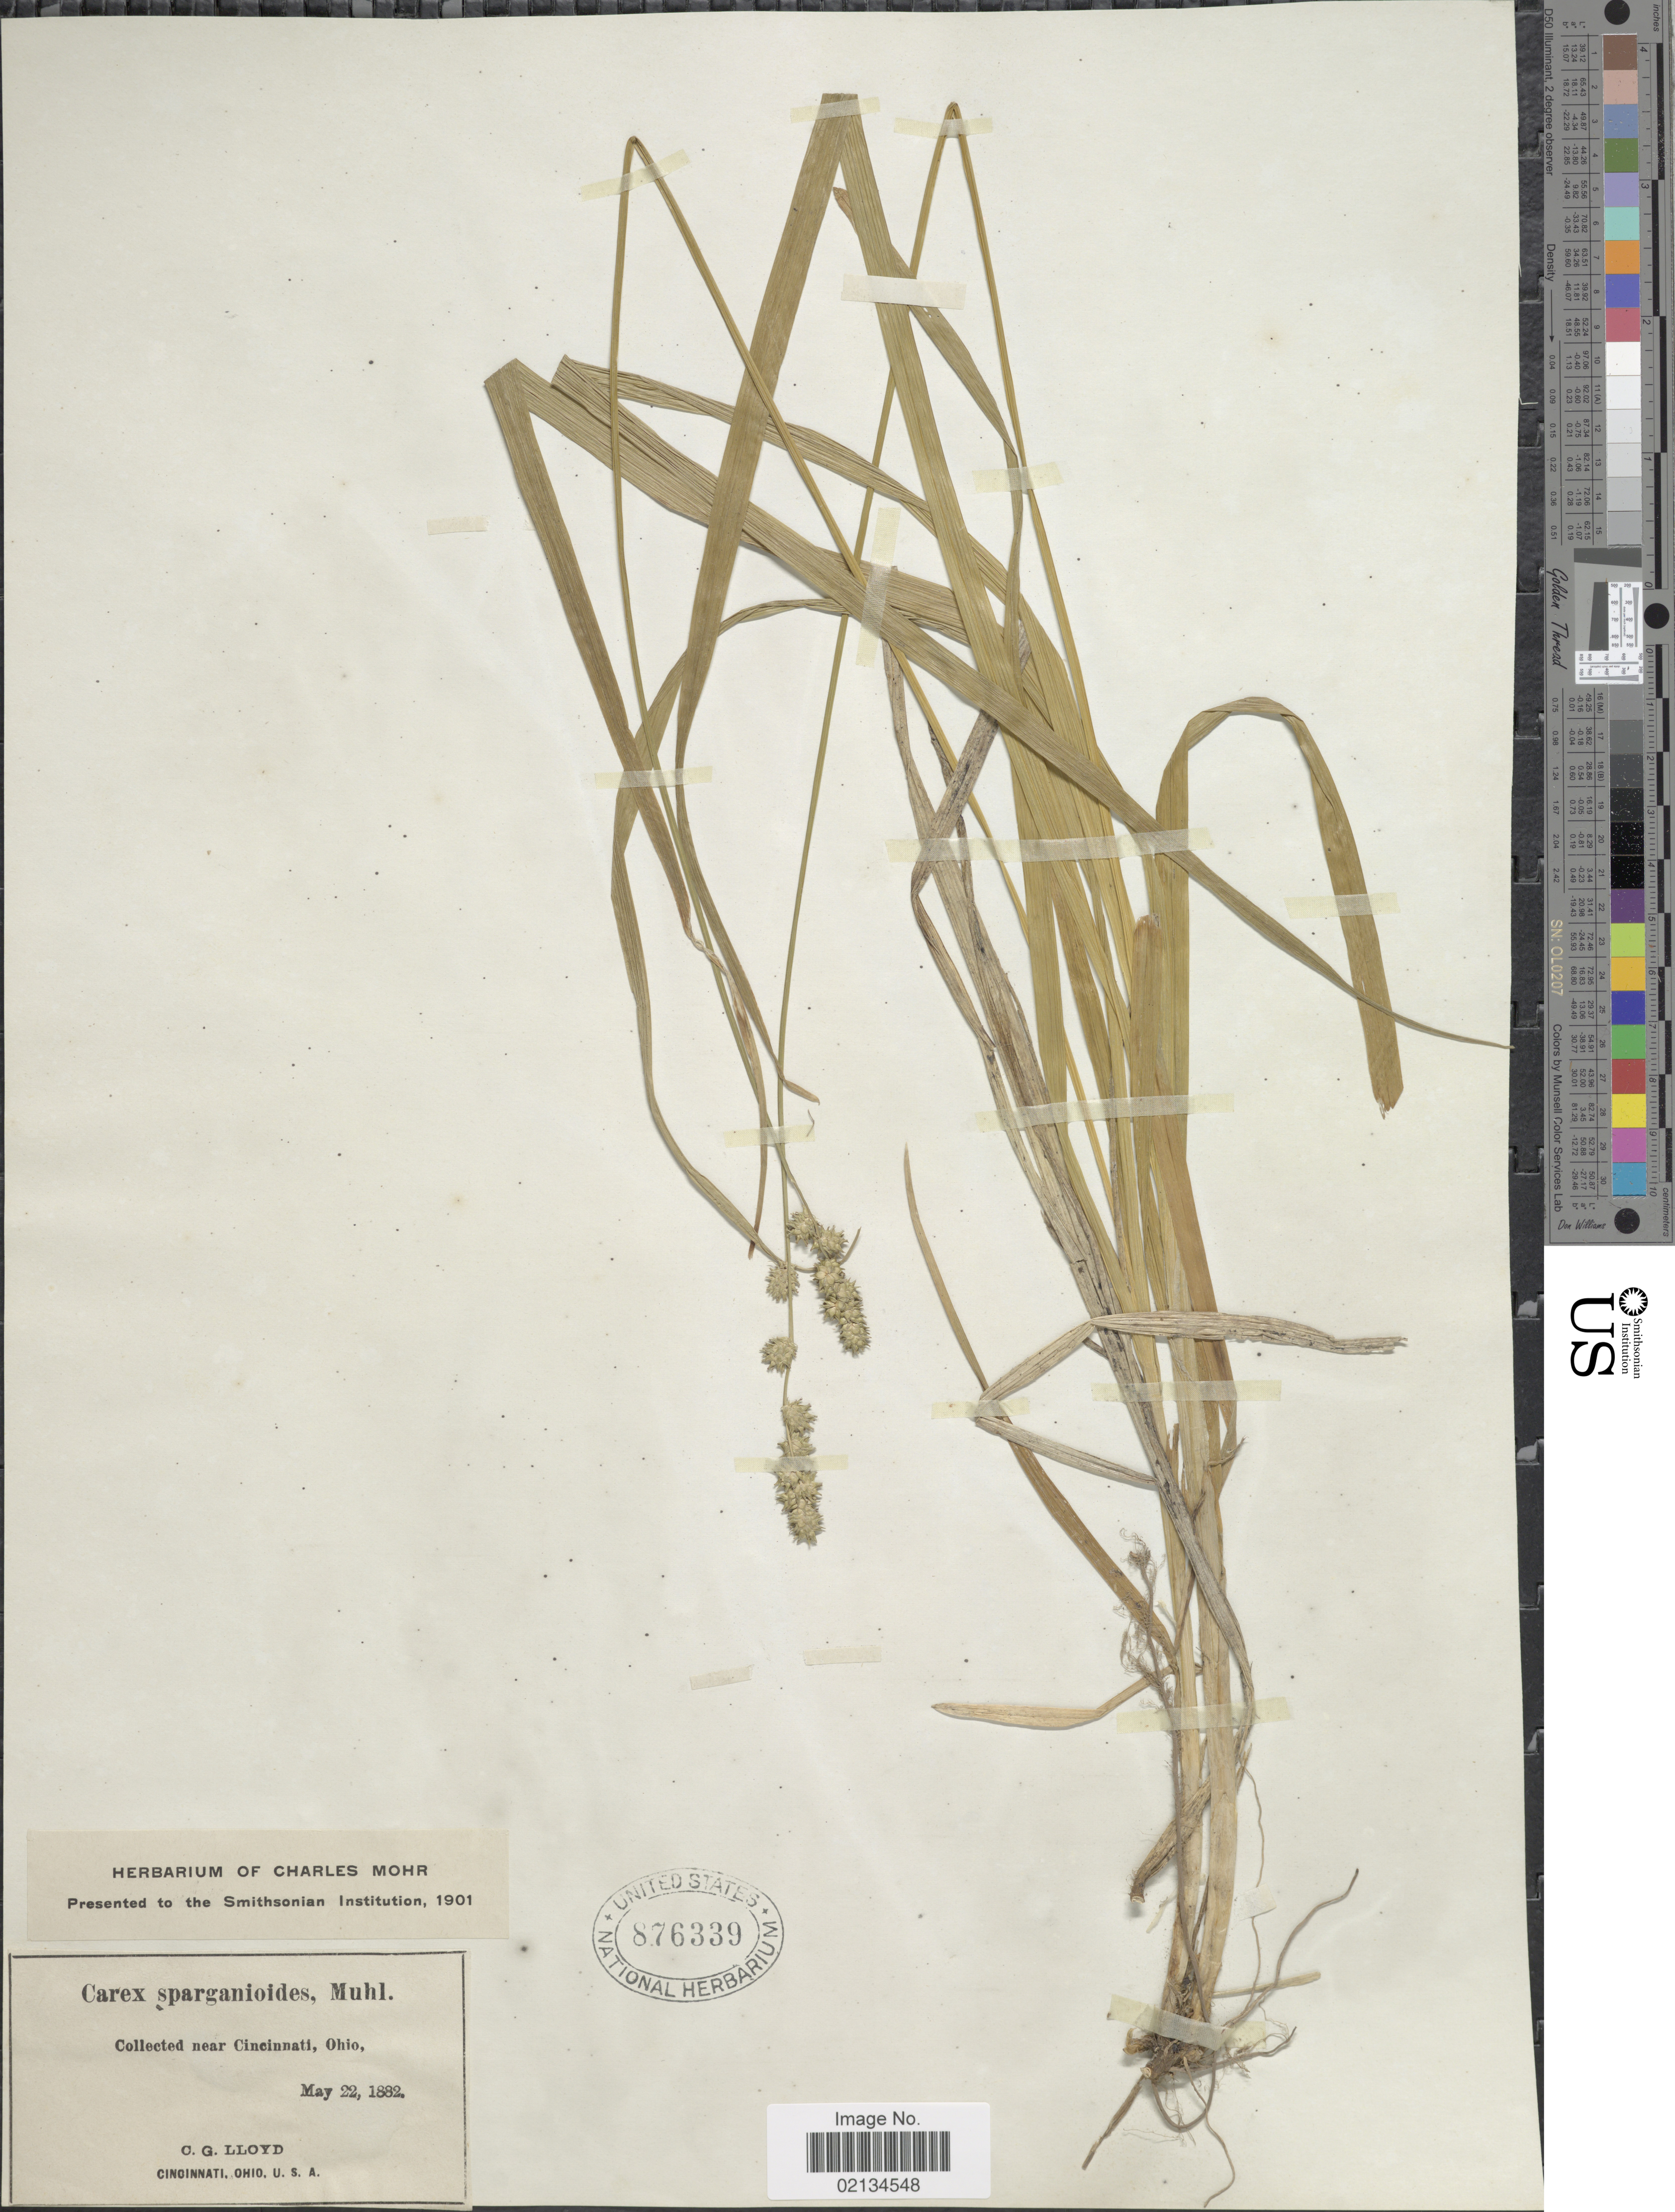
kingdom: Plantae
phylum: Tracheophyta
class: Liliopsida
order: Poales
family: Cyperaceae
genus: Carex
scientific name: Carex sparganioides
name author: Muhl. ex Willd.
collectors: C. G. Lloyd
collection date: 1882-05-22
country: United States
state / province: Ohio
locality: Near Cincinnati.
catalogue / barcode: US 876339